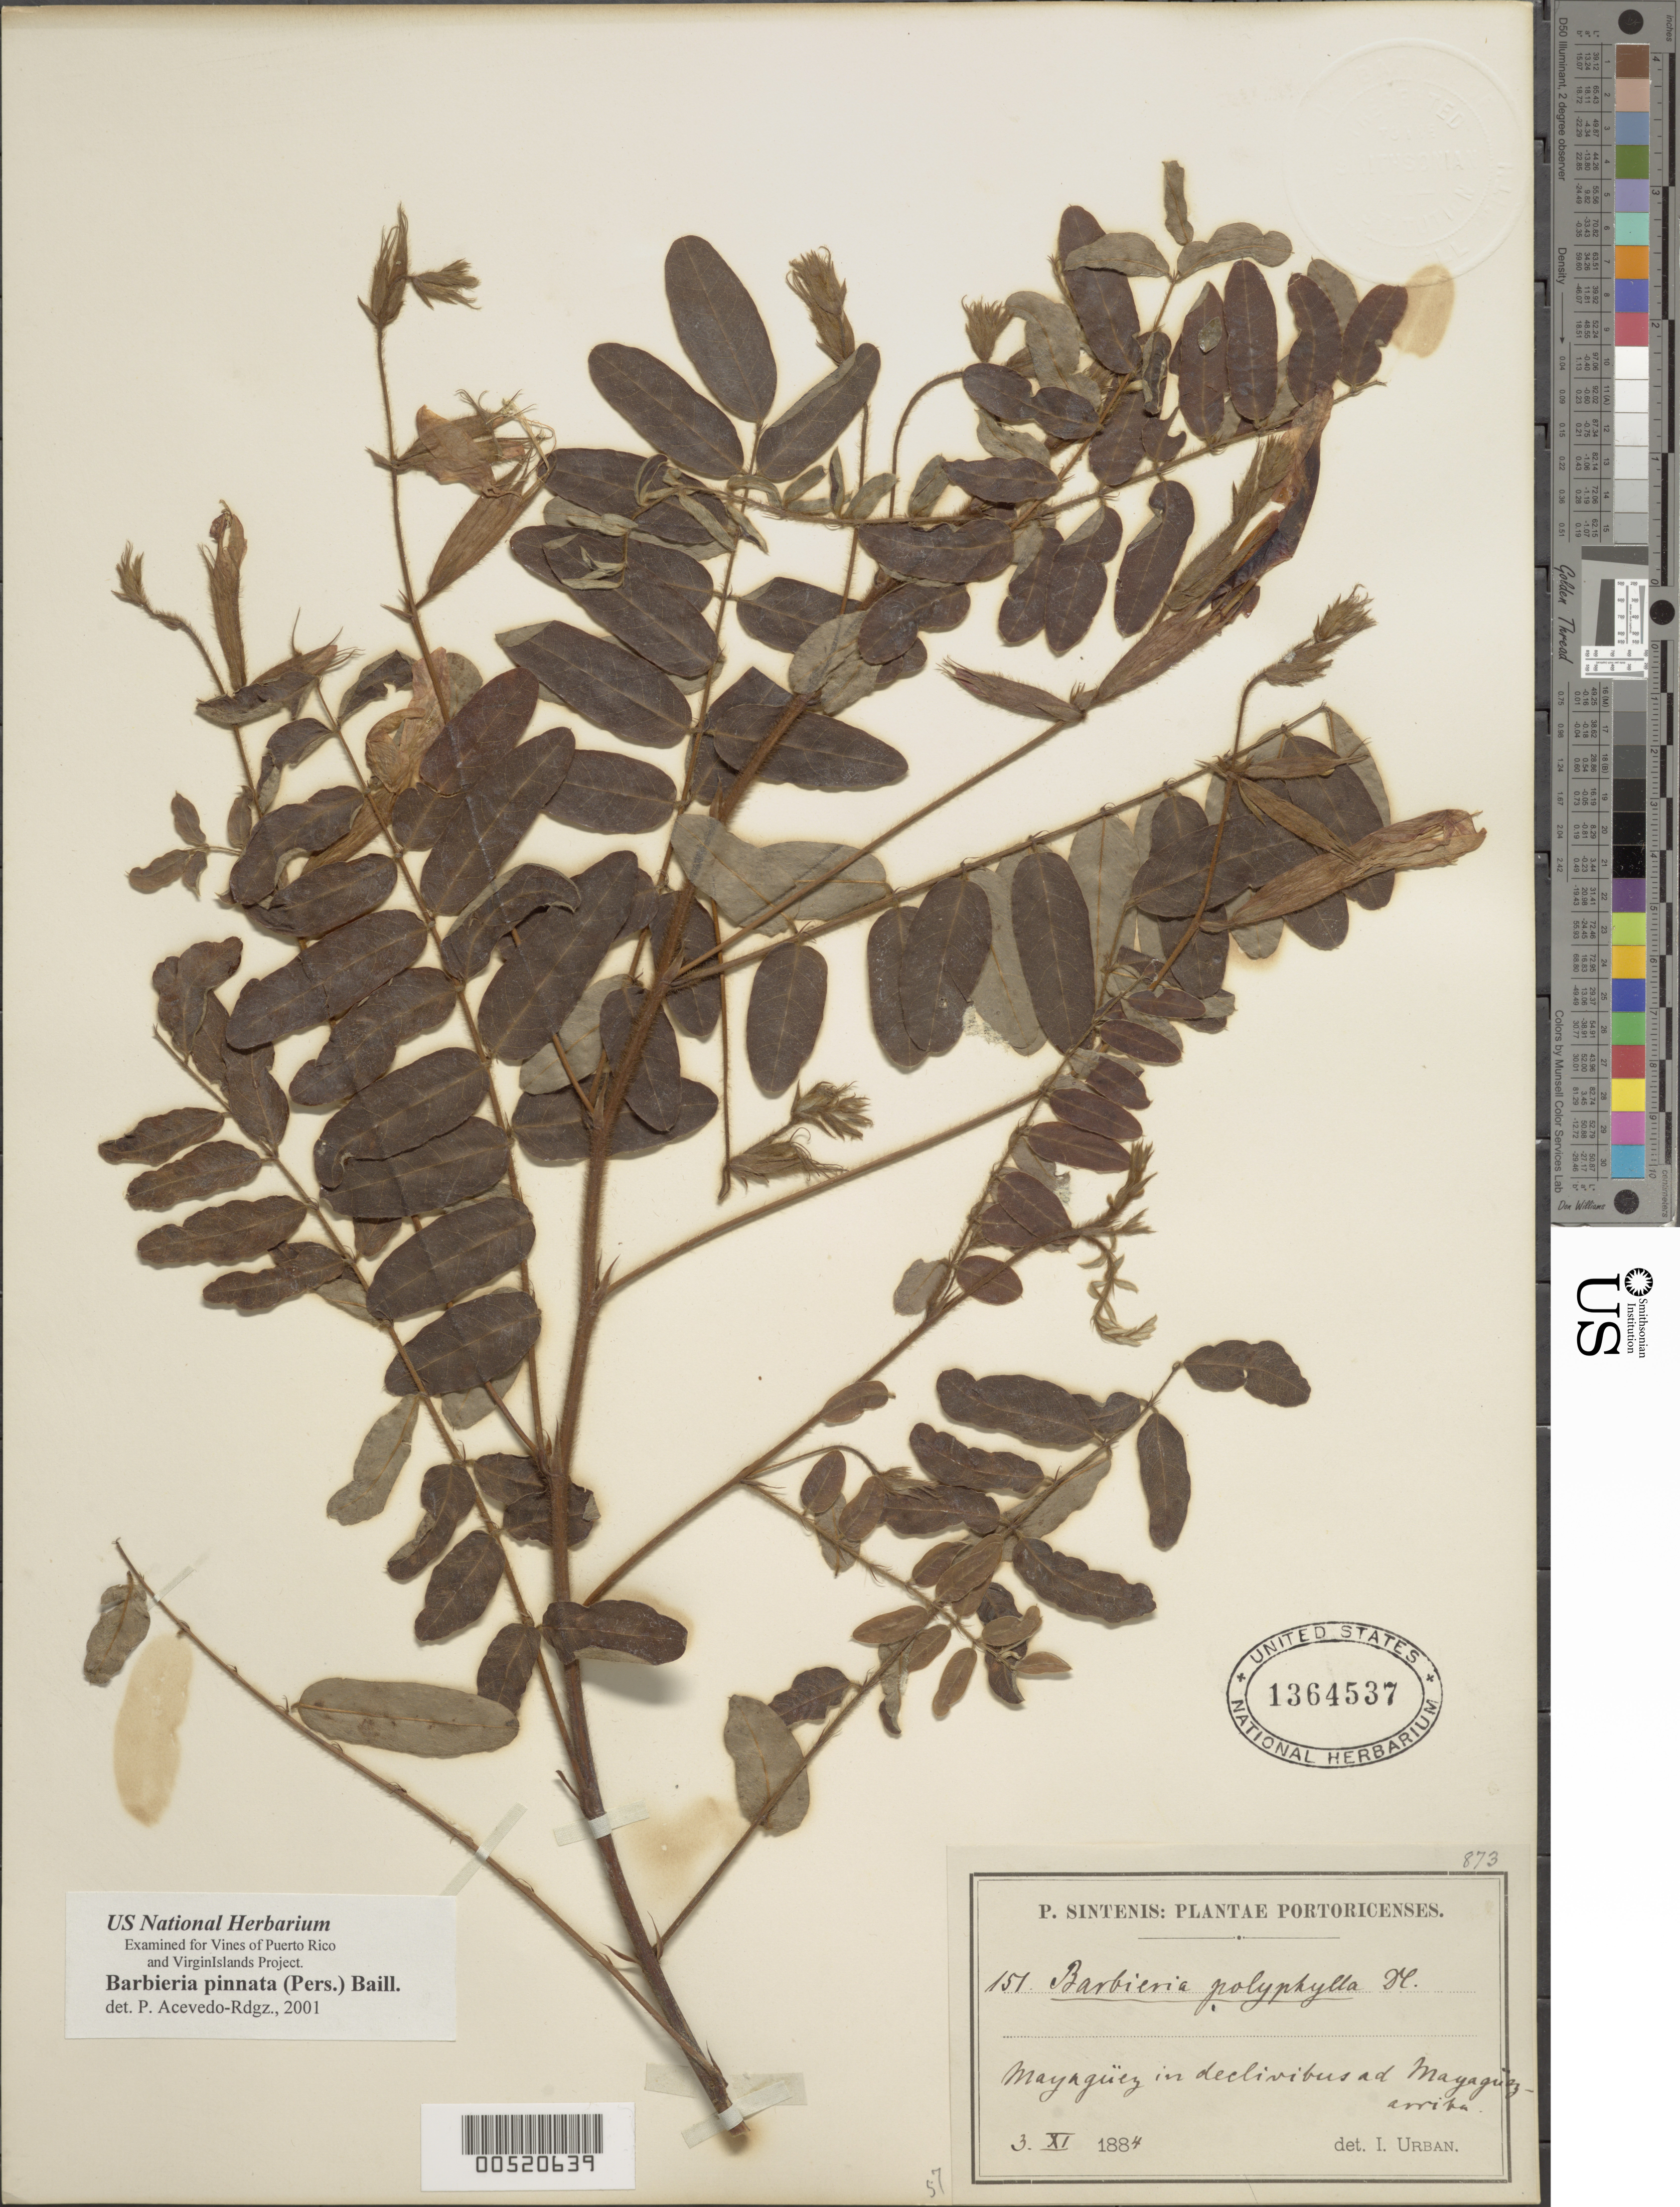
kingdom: Plantae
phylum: Tracheophyta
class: Magnoliopsida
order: Fabales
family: Fabaceae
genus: Barbieria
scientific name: Barbieria pinnata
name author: (Pers.) Baill.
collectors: P. Sintenis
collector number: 151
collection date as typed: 03 Nov 1884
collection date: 1884-11-03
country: Puerto Rico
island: Greater Antilles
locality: Mayagüez. In declivibus ad Mayagüez arriba.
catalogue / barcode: US 1364537